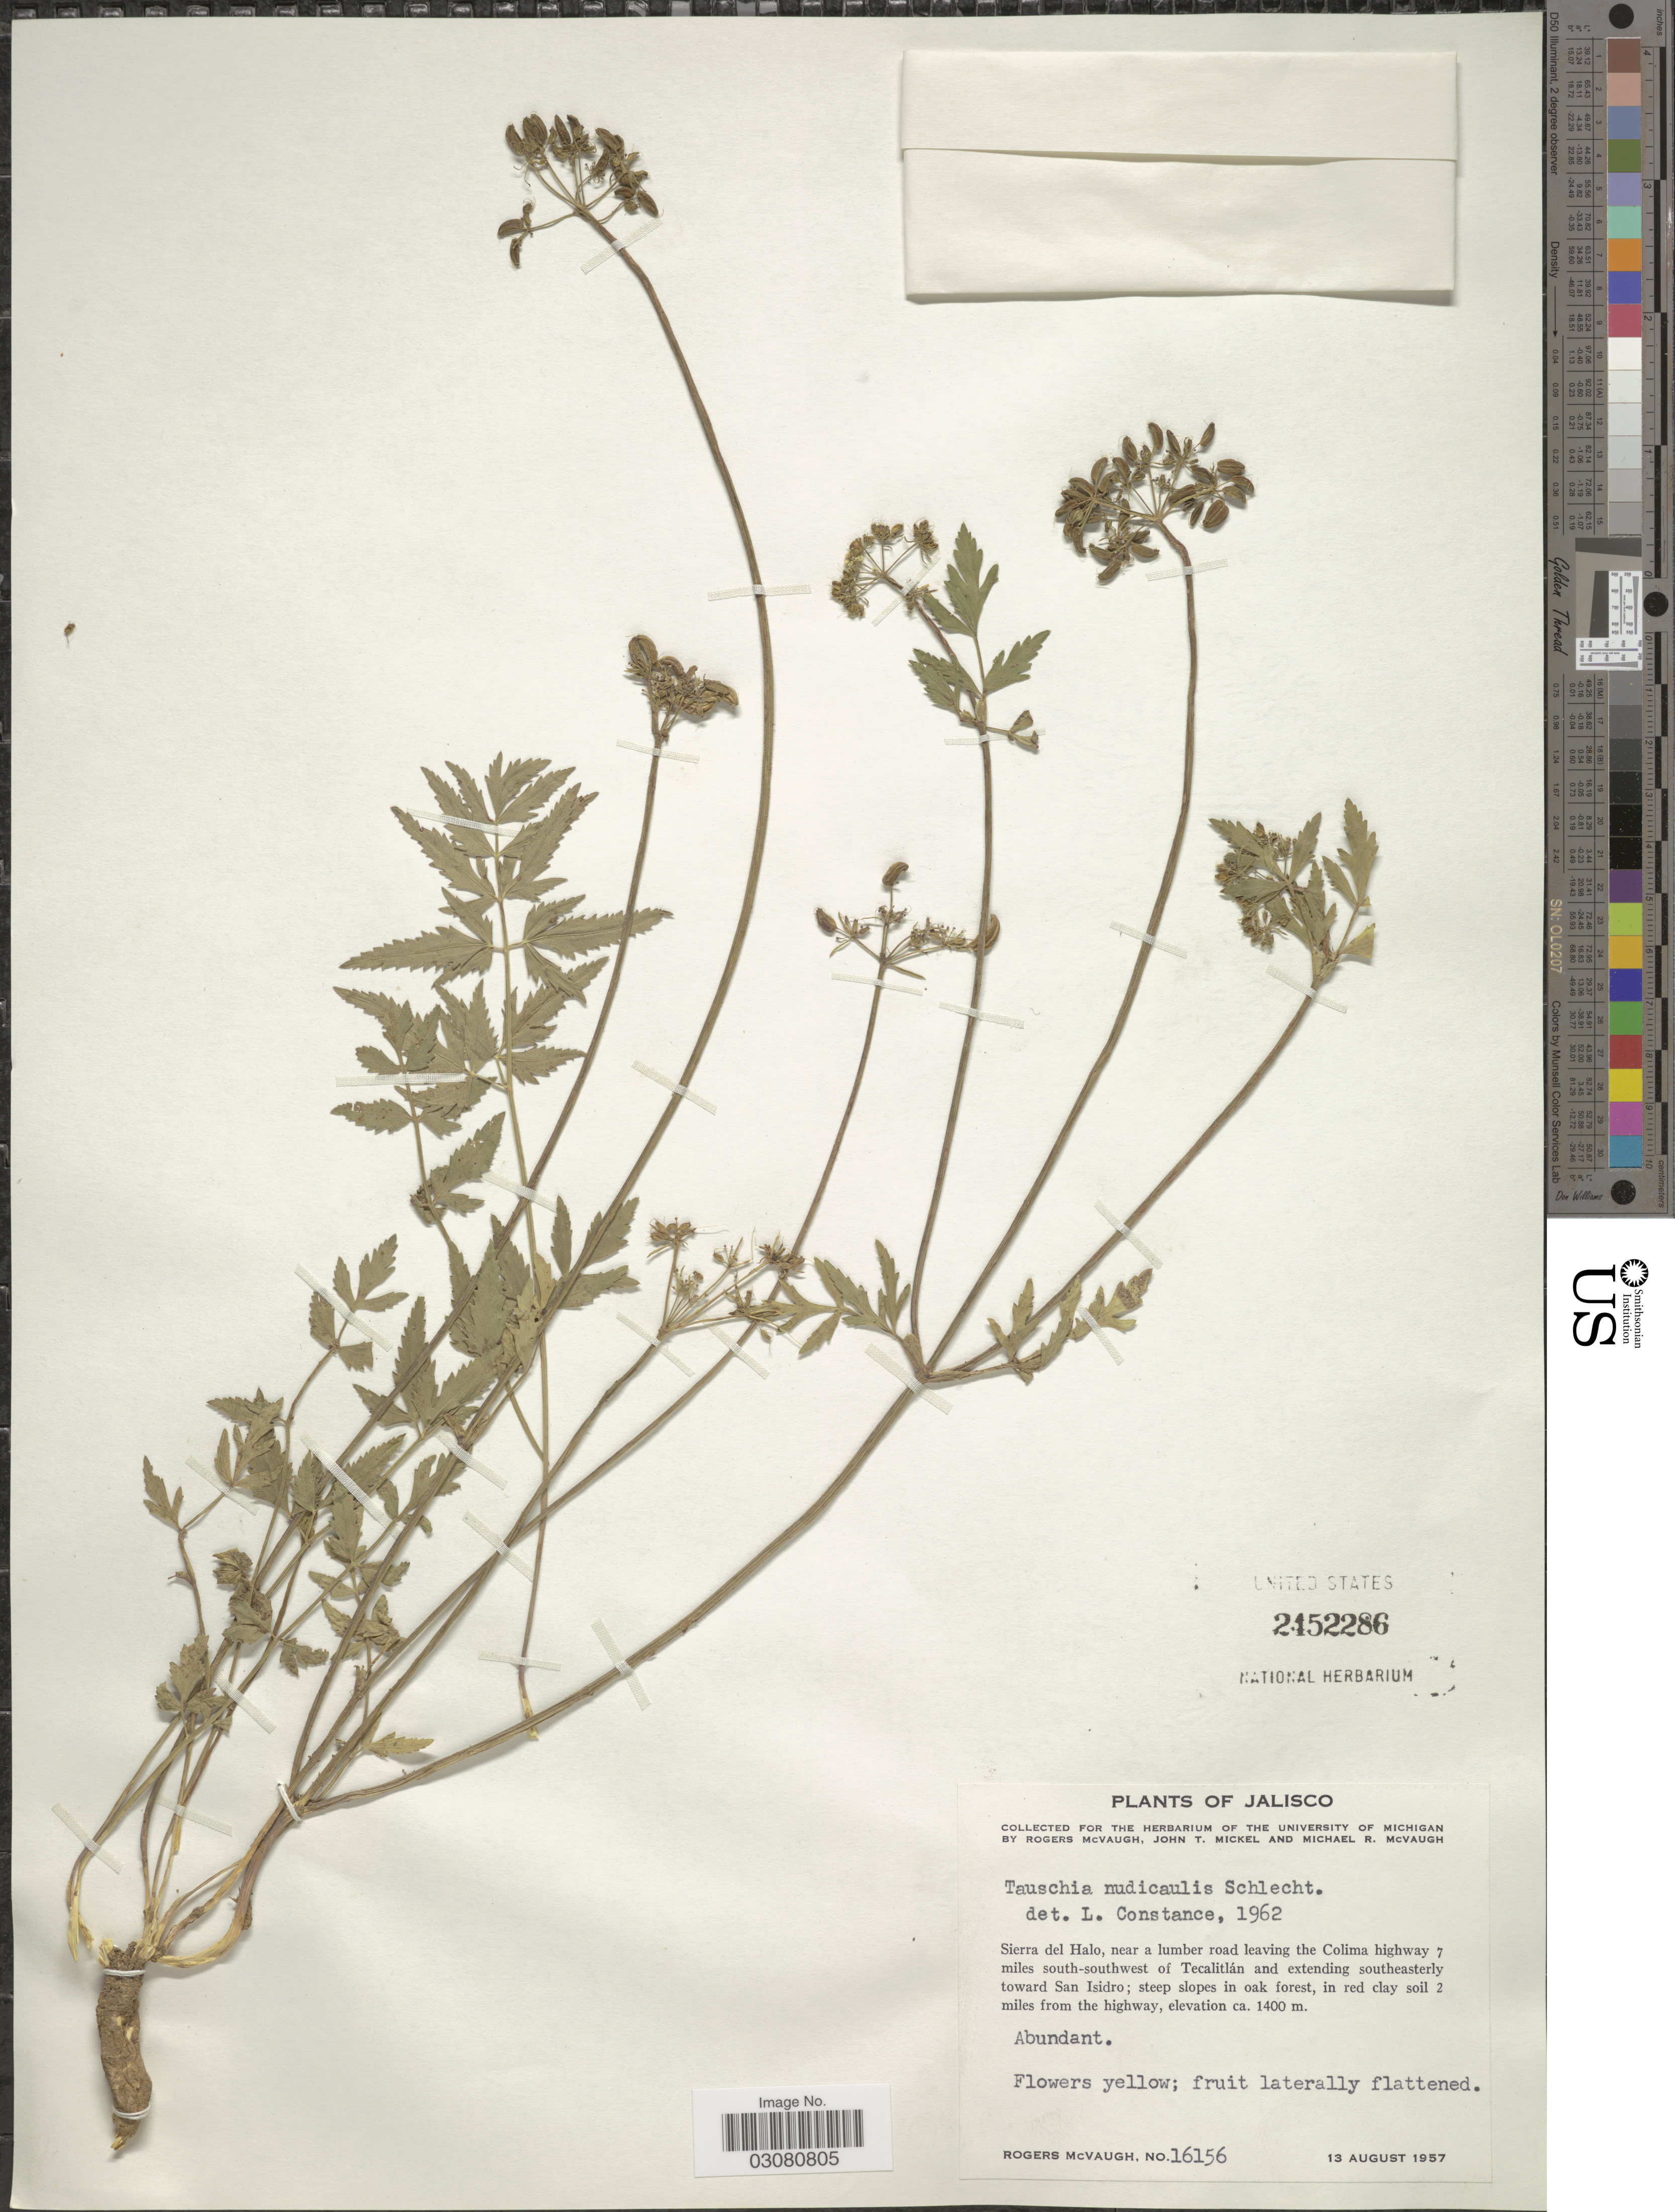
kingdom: Plantae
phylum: Tracheophyta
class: Magnoliopsida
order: Apiales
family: Apiaceae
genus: Tauschia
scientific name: Tauschia nudicaulis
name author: Schltdl.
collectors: R. McVaugh, J. T. Mickel & M. R. McVaugh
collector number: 16156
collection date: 1957-08-13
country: Mexico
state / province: Jalisco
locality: Sierra del Halo, a lumber road leaving the Colima highway 7 miles south-southwest of Tecalitlán and extending southeasterly toward San Isidro.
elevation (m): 1400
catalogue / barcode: US 2452286